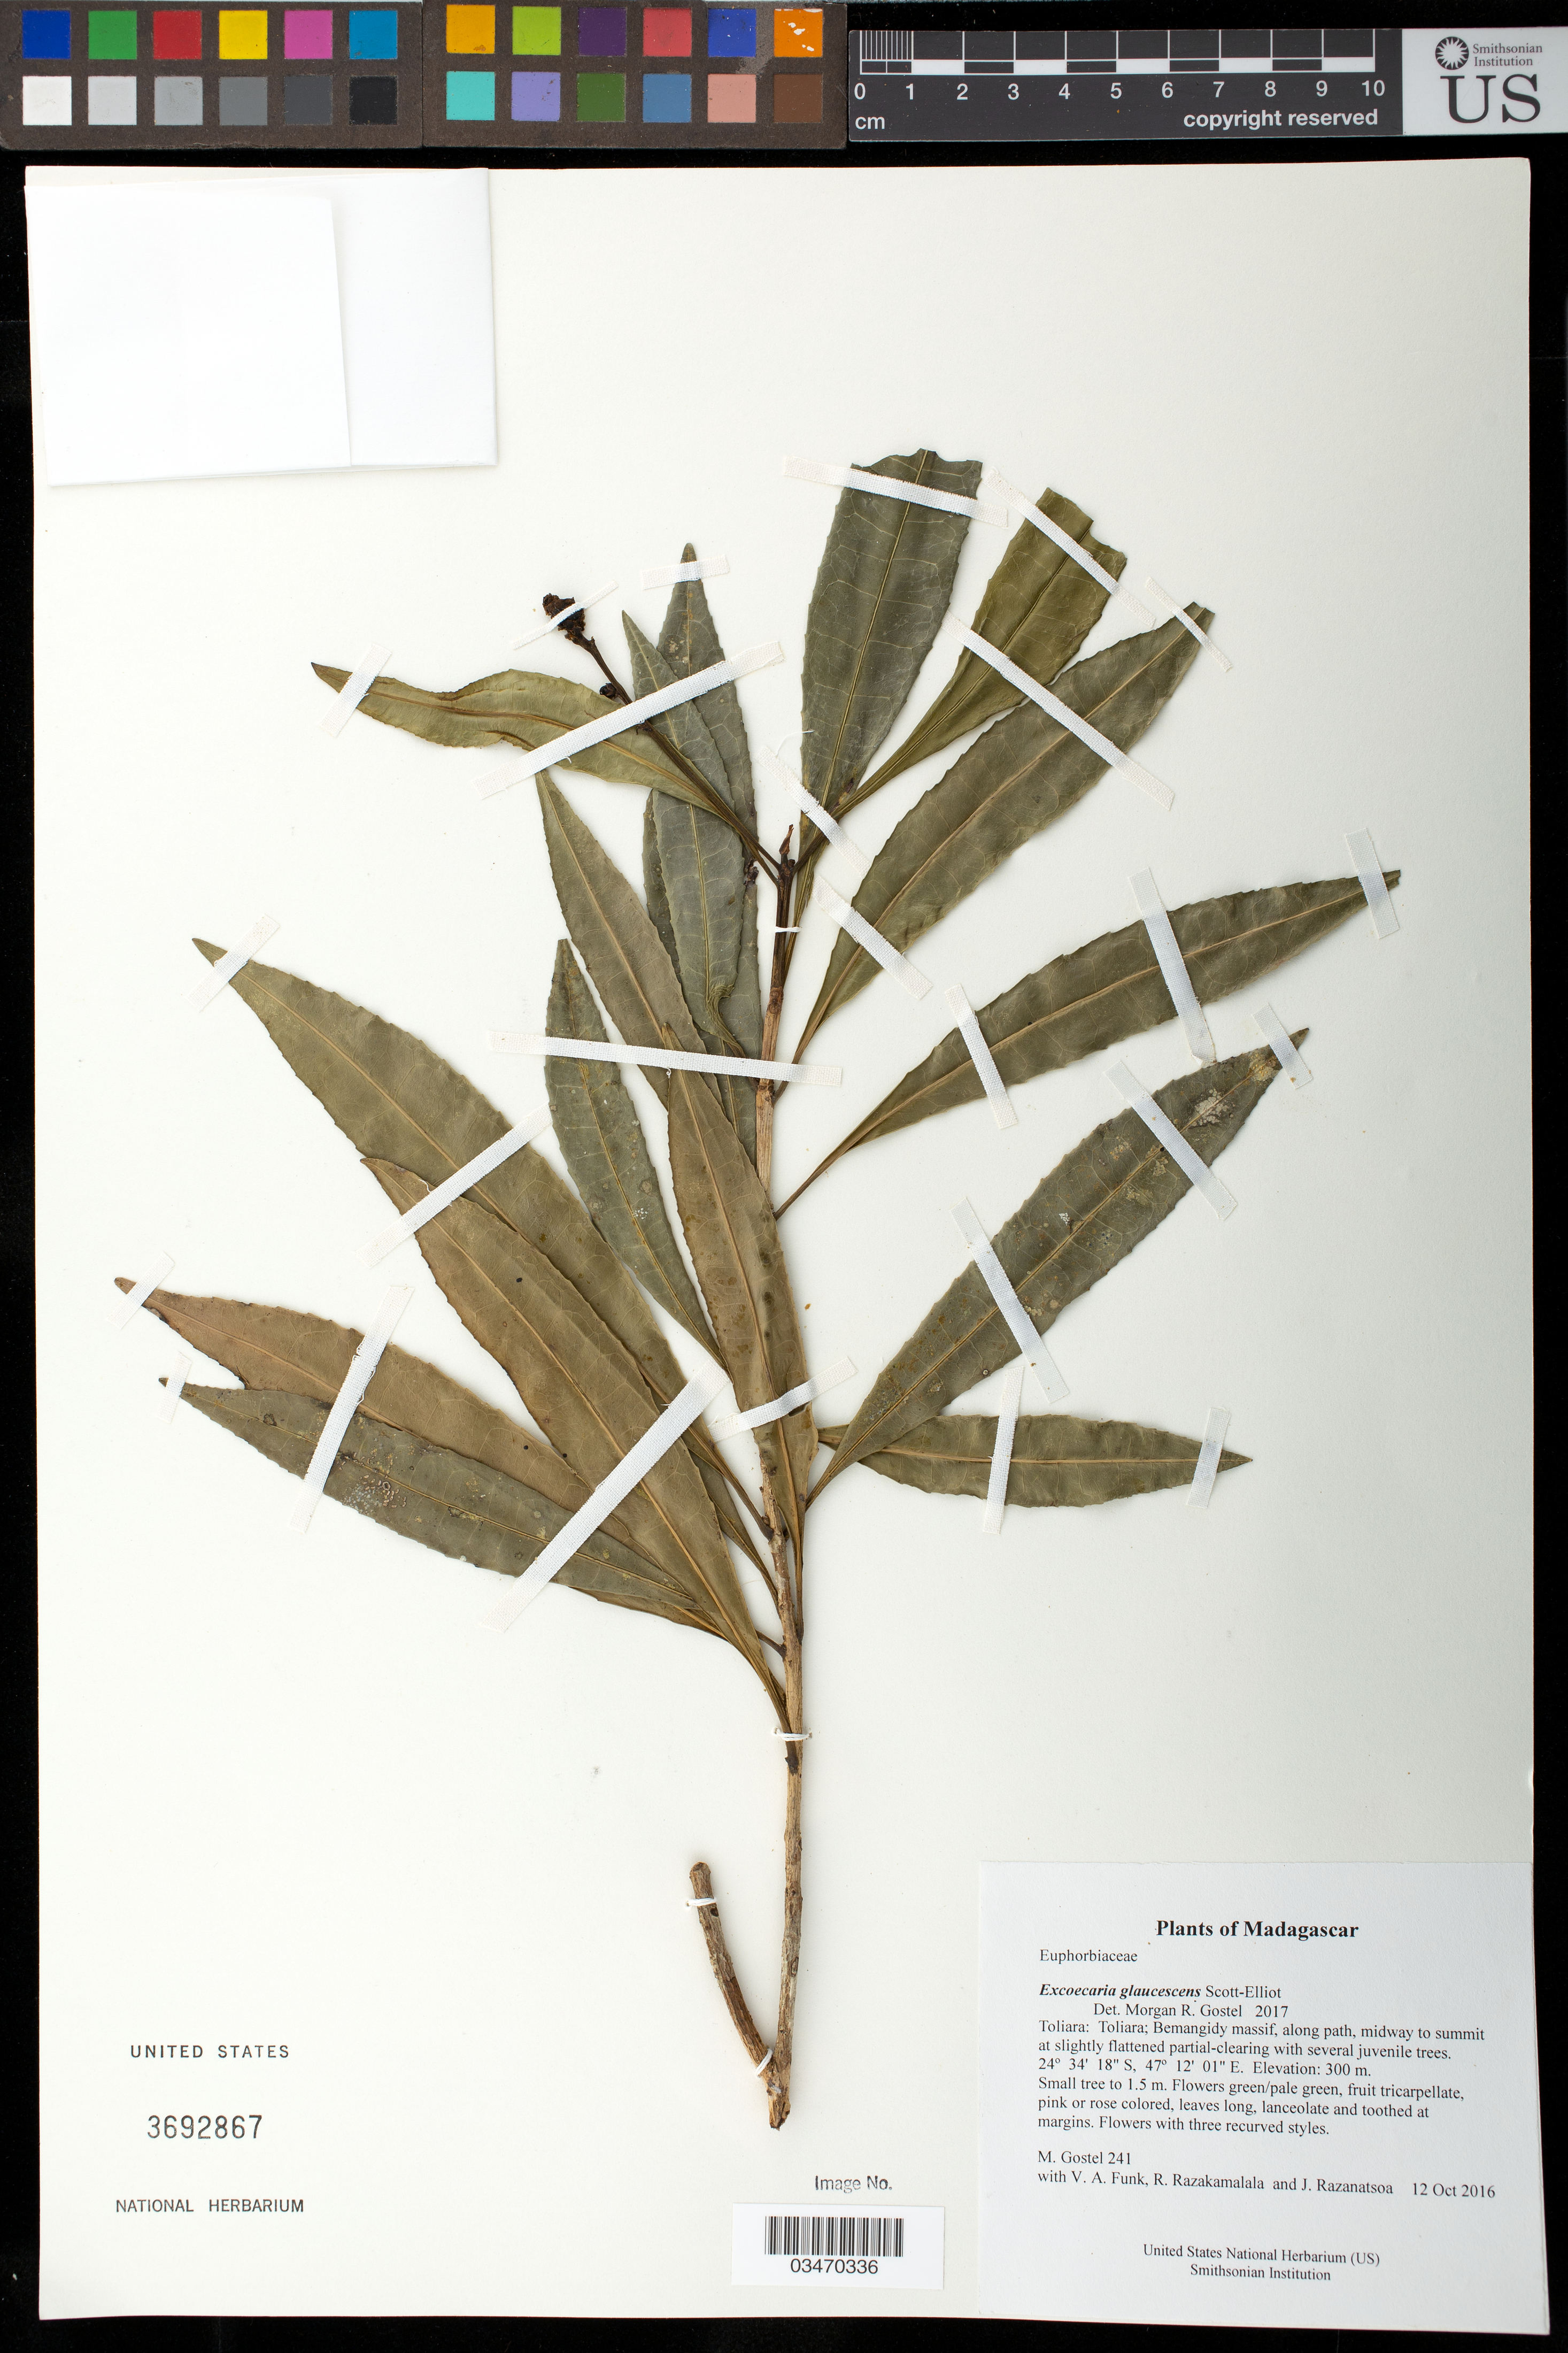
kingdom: Plantae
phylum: Tracheophyta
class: Magnoliopsida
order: Malpighiales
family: Euphorbiaceae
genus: Excoecaria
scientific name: Excoecaria glaucescens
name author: Scott Elliot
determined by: Gostel, Morgan R., (BRIT), Botanical Research Institute of Texas (UNITED STATES)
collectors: V. Funk, R. Razakamalala & J. Razanatsoa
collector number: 241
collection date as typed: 12 Oct 2016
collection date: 2016-10-12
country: Madagascar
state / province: Anosy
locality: Toliara; Bemangidy massif, along path, midway to summit at slightly flattened partial-clearing with several juvenile trees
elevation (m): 300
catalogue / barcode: US 3692867